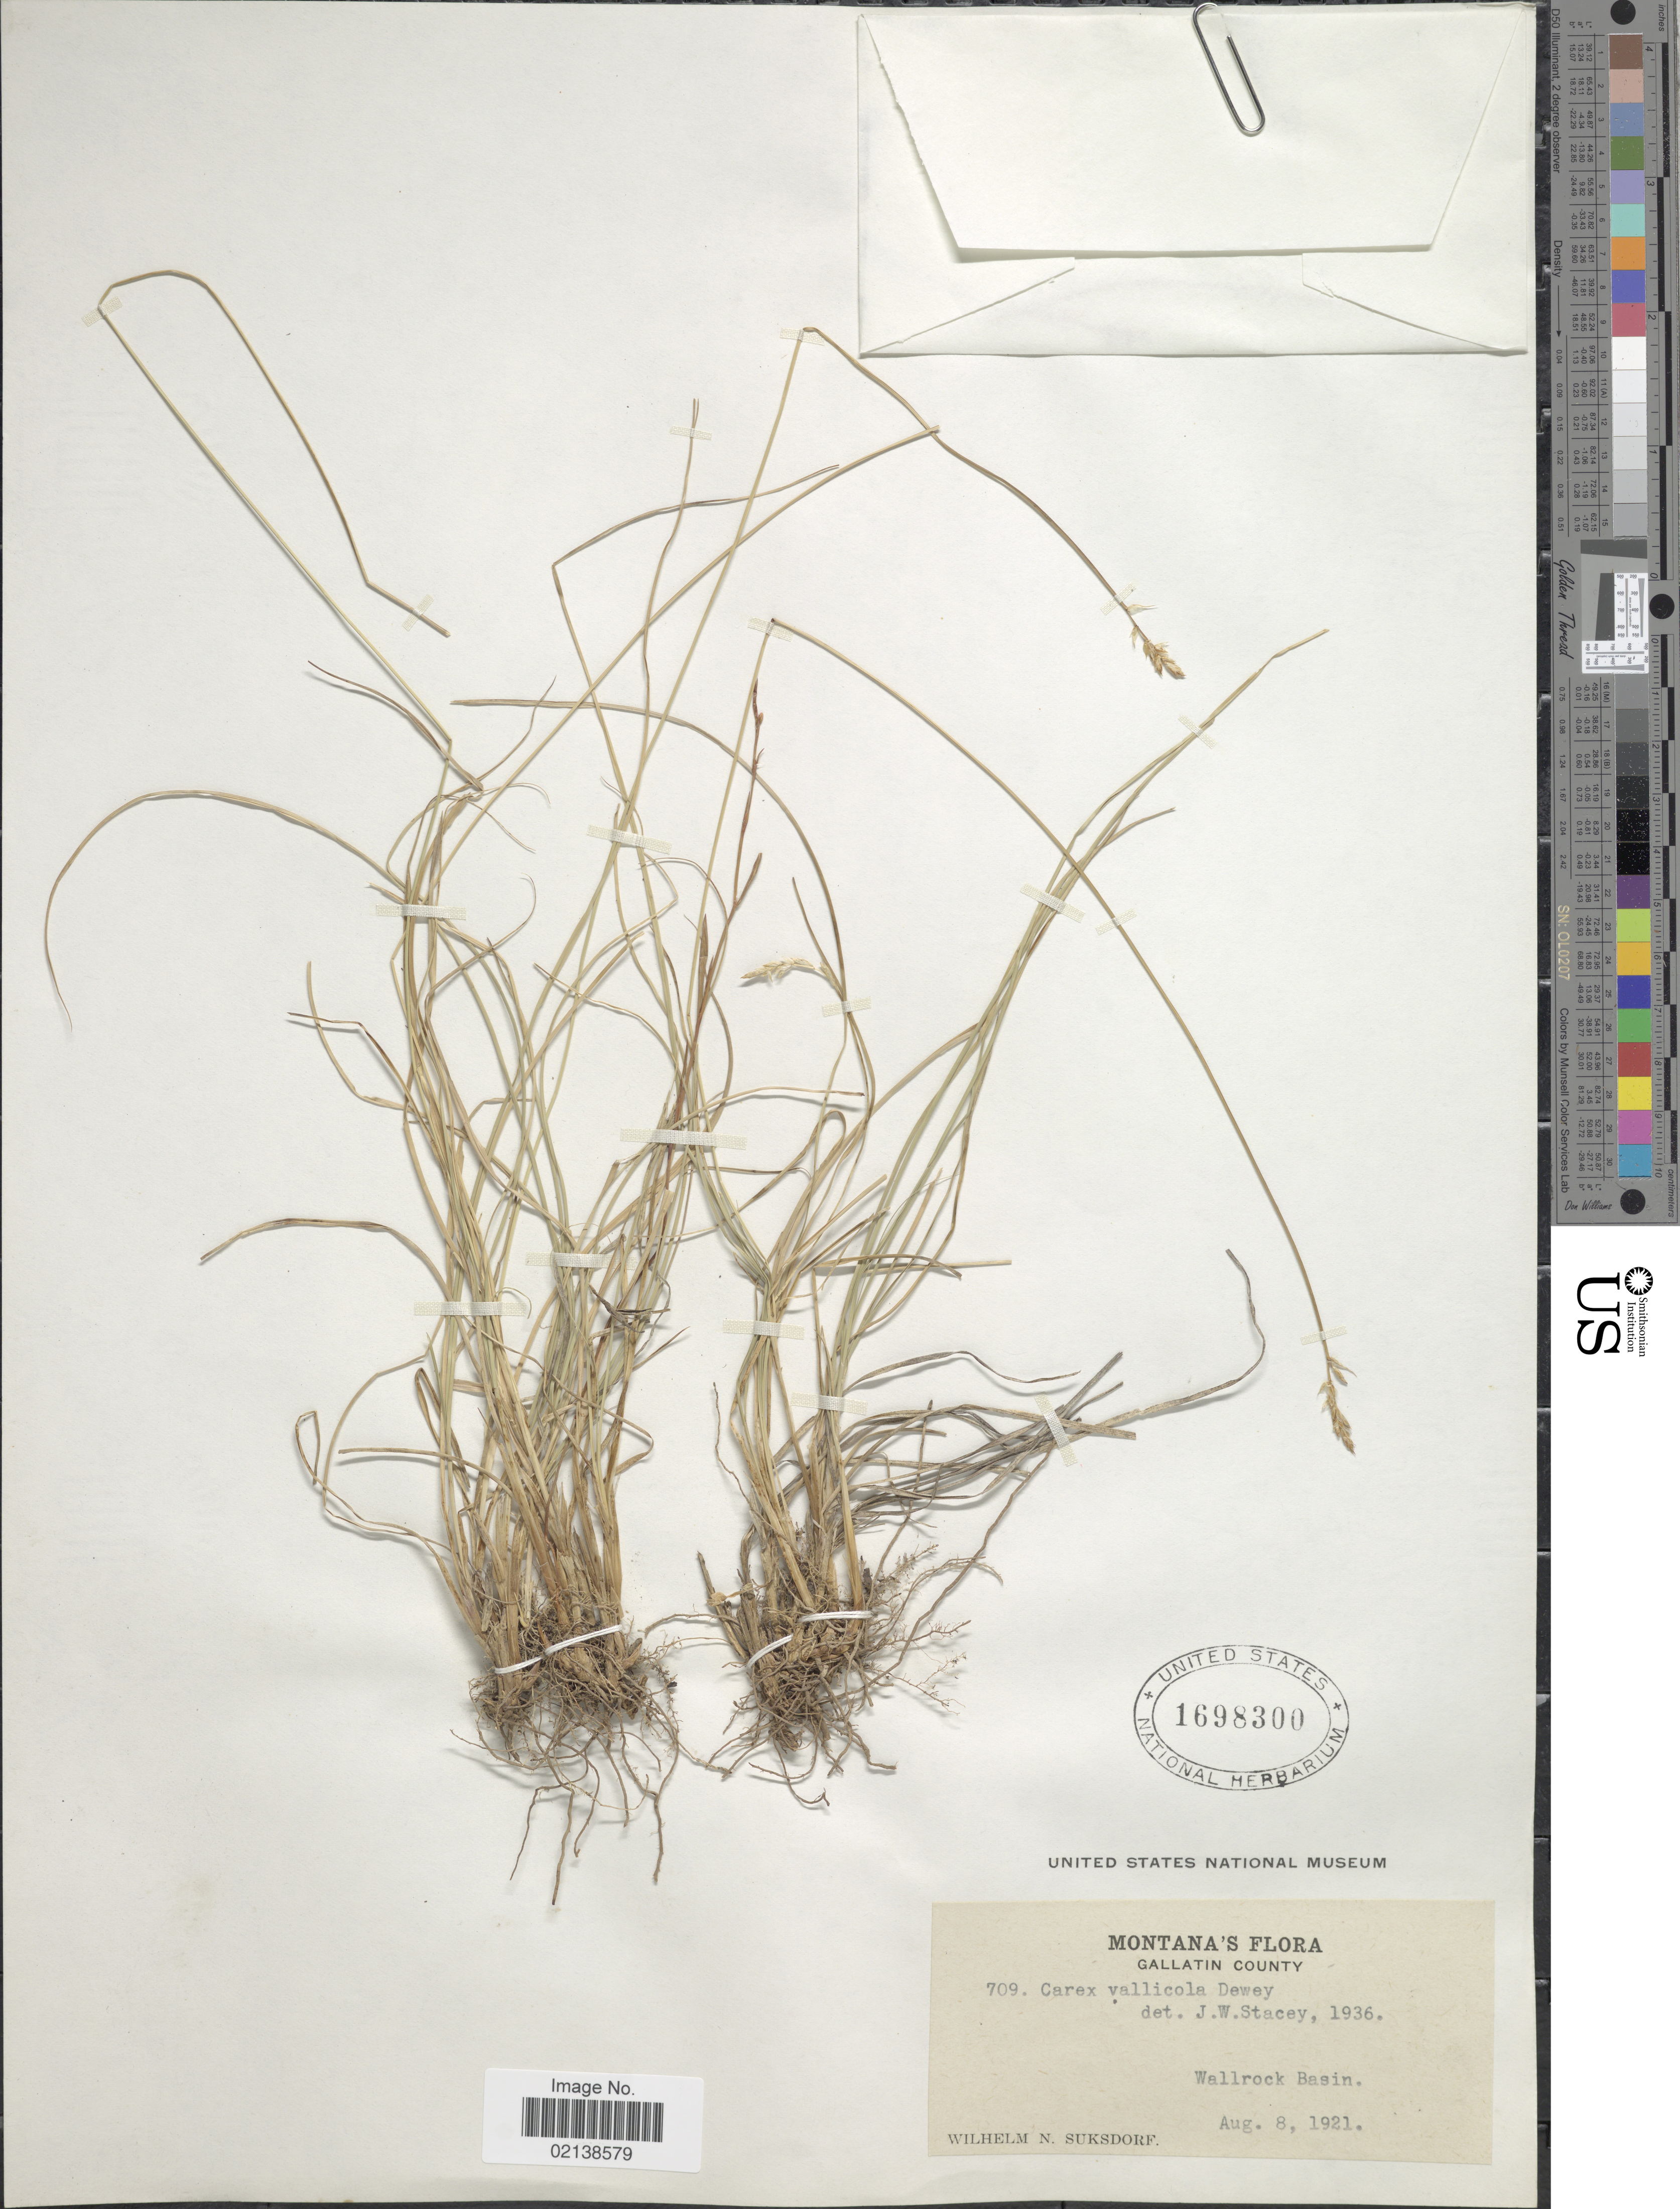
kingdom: Plantae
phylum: Tracheophyta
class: Liliopsida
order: Poales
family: Cyperaceae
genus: Carex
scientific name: Carex vallicola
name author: Dewey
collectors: W. N. Suksdorf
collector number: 709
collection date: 1921-08-08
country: United States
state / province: Montana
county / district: Gallatin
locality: Wallrock Basin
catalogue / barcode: US 1698300